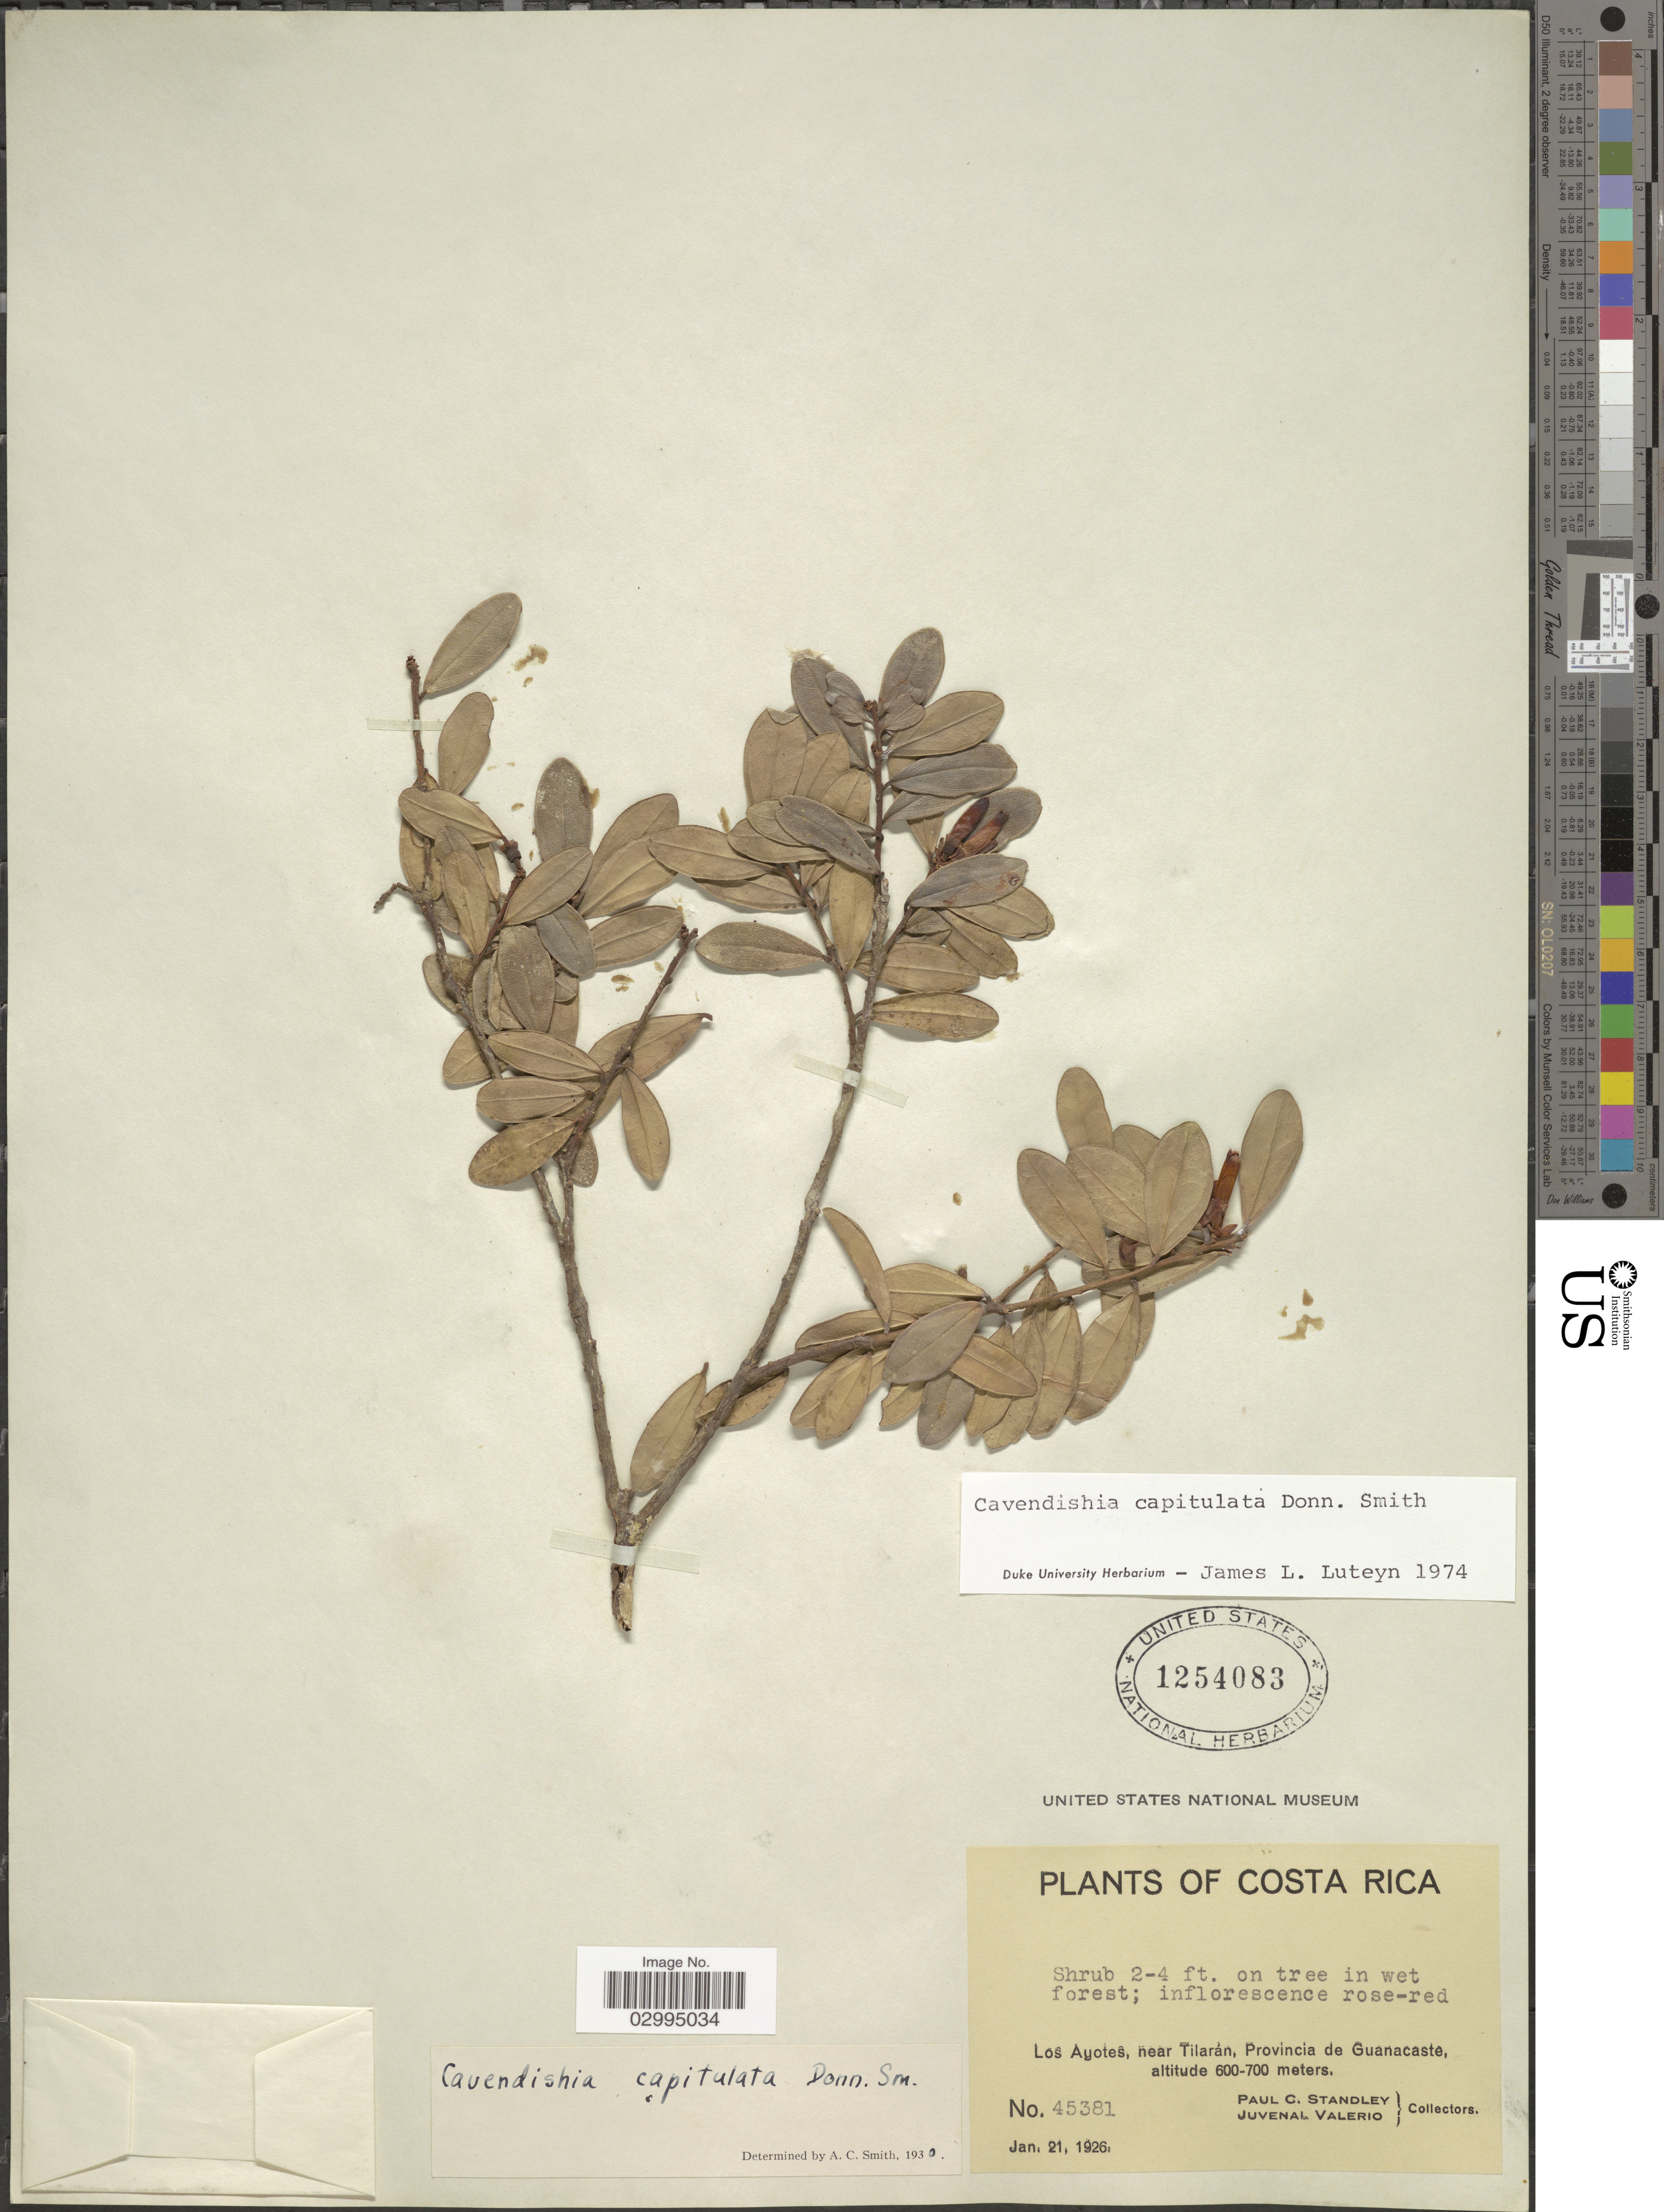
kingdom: Plantae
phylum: Tracheophyta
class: Magnoliopsida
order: Ericales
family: Ericaceae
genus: Cavendishia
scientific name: Cavendishia capitulata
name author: Donn. Sm.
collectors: P. C. Standley & J. Valerio R.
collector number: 45381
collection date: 1926-01-21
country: Costa Rica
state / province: Guanacaste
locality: Los Ayotes, near Tilarán, Provincia de Guanacaste.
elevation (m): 600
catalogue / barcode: US 1254083